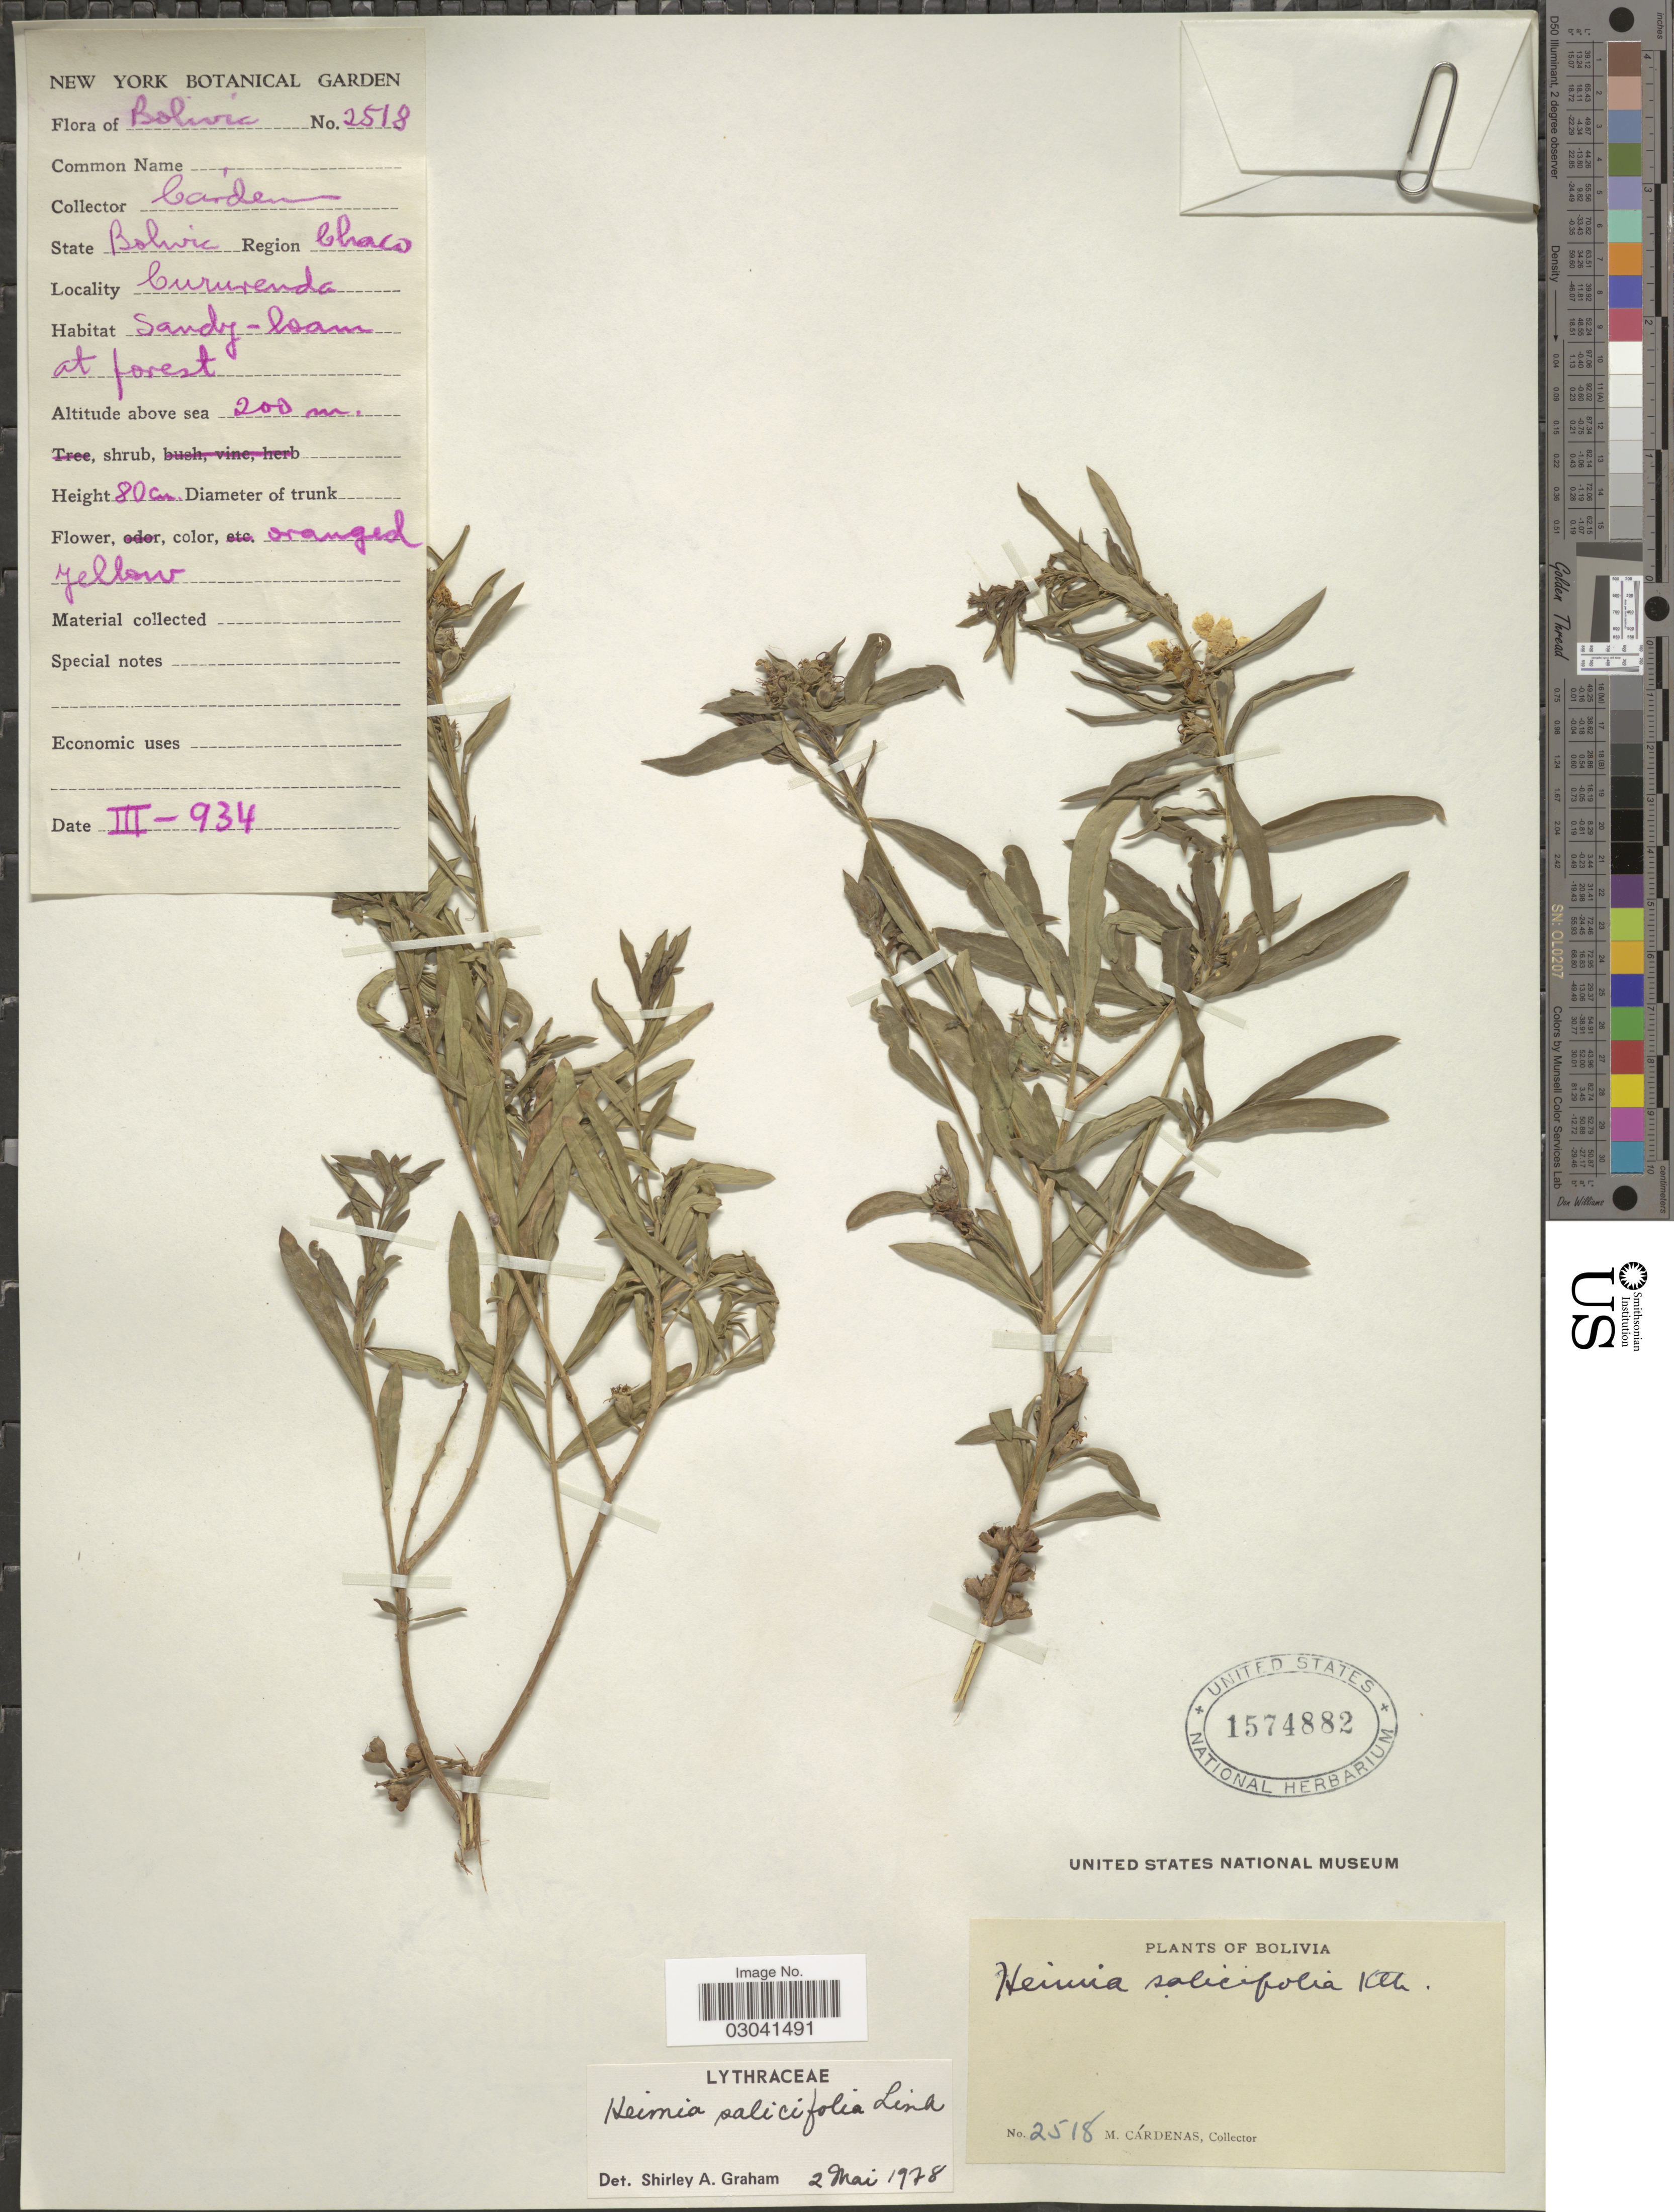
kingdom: Plantae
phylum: Tracheophyta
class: Magnoliopsida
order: Myrtales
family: Lythraceae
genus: Heimia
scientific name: Heimia salicifolia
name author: Link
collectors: M. Cárdenas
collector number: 2518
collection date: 1934-03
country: Argentina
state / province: Chaco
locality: Cururenda, Region Chaco.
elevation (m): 200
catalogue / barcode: US 1574882